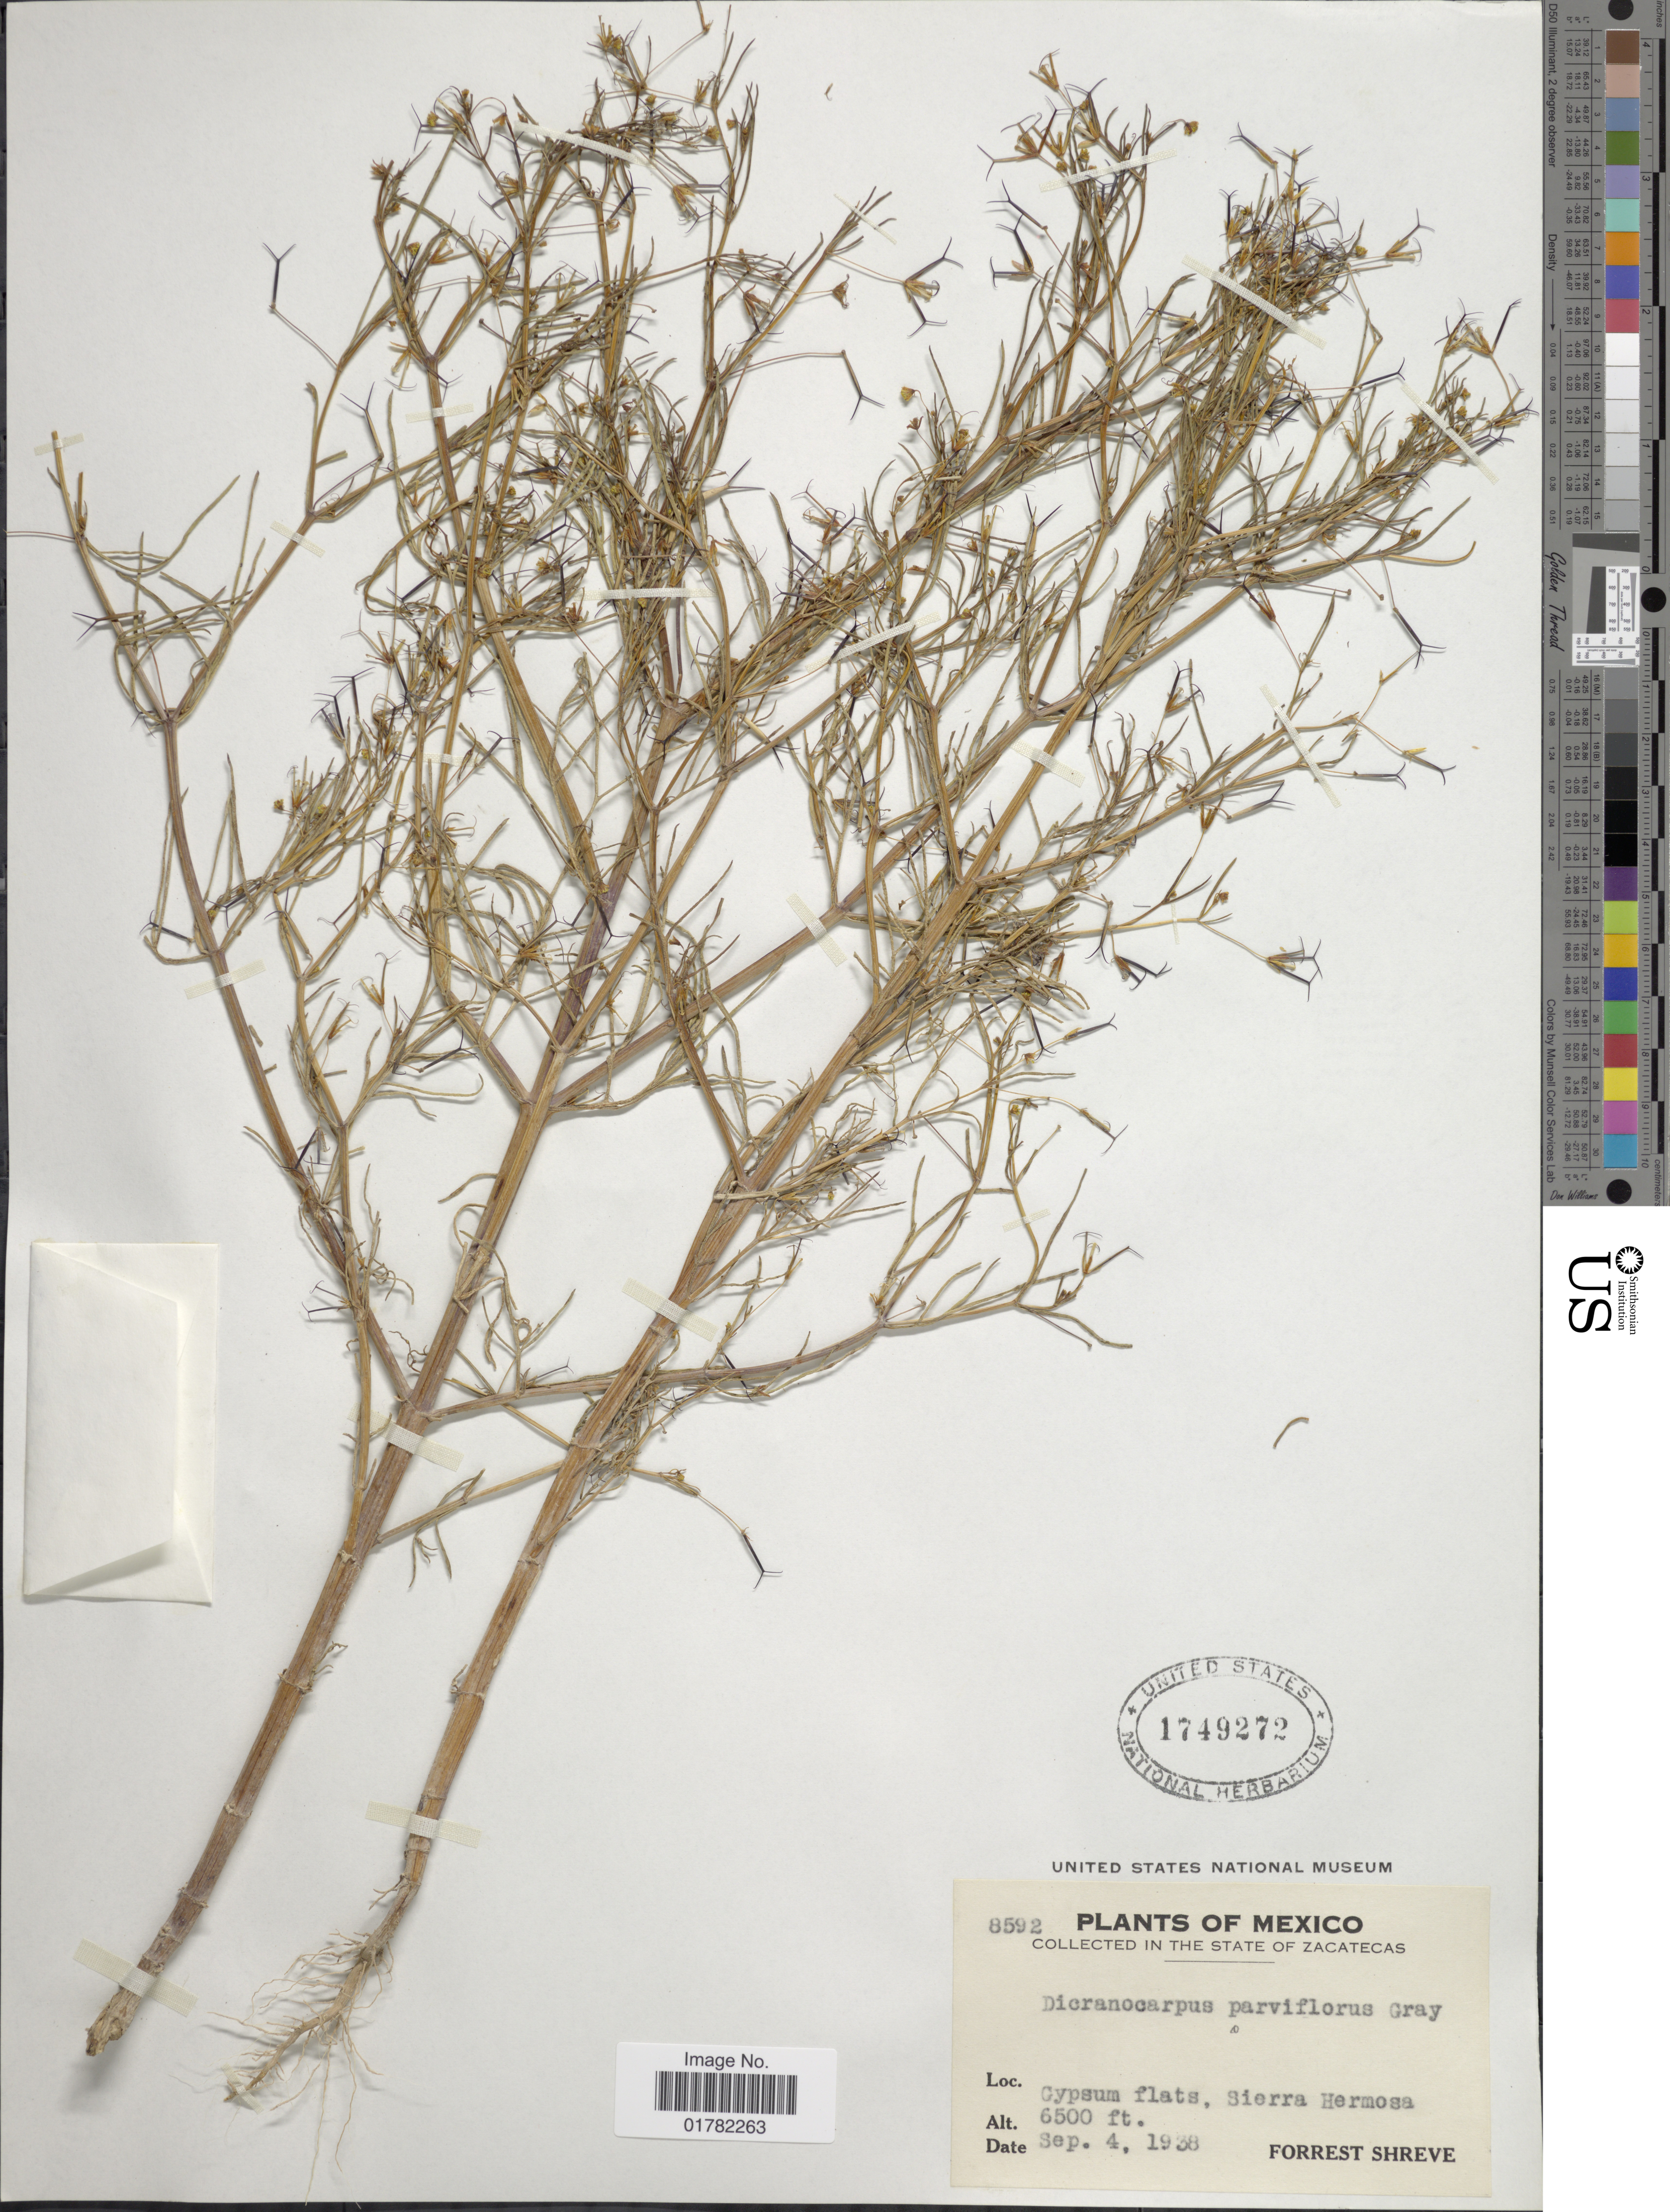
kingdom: Plantae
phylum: Tracheophyta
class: Magnoliopsida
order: Asterales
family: Asteraceae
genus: Dicranocarpus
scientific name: Dicranocarpus parviflorus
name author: A. Gray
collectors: F. Shreve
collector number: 8592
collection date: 1938-09-04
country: Mexico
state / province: Zacatecas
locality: Sierra Hermosa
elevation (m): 1981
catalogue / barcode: US 1749272